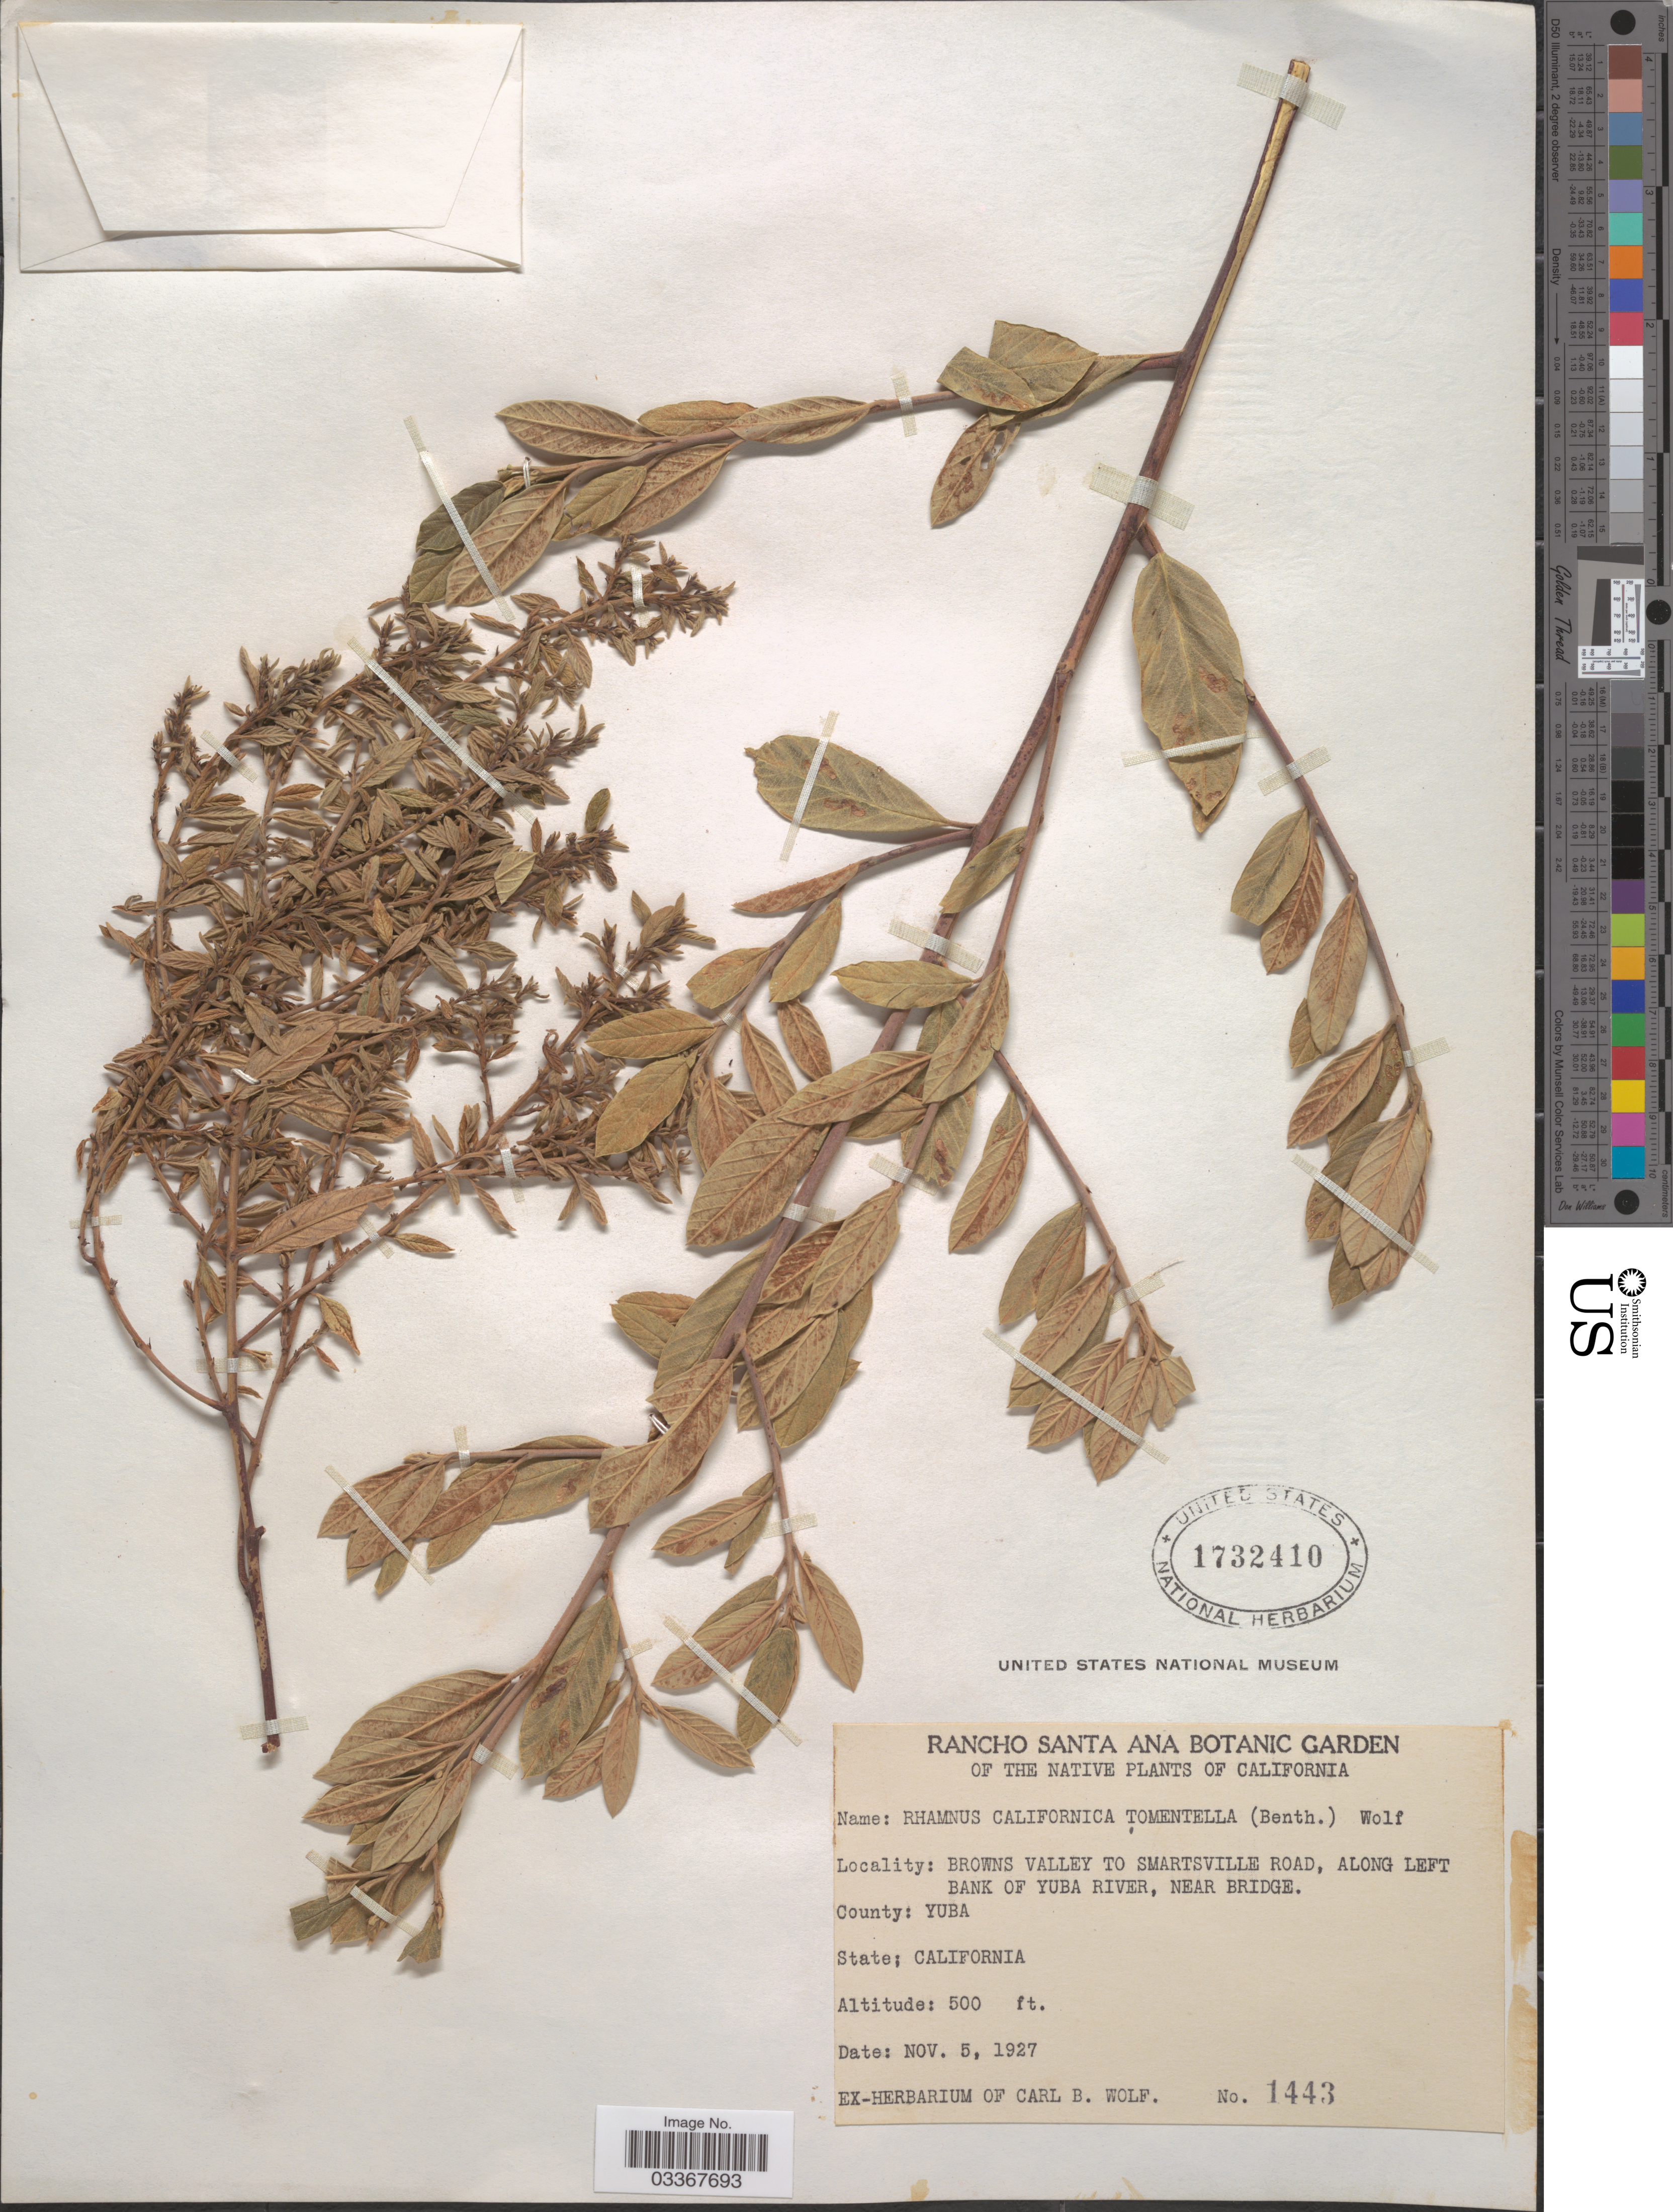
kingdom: Plantae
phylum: Tracheophyta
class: Magnoliopsida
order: Rosales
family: Rhamnaceae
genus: Frangula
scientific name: Frangula californica subsp. tomentella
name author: (Benth.) Kartesz & Gandhi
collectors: ex herb. Carl B. Wolf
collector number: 1443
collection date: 1927-11-05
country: United States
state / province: California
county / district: Yuba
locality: Browns valley to Smartsville Road, along left bank of Yuba River, near Bridge. County: Yuba.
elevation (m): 152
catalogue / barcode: US 1732410